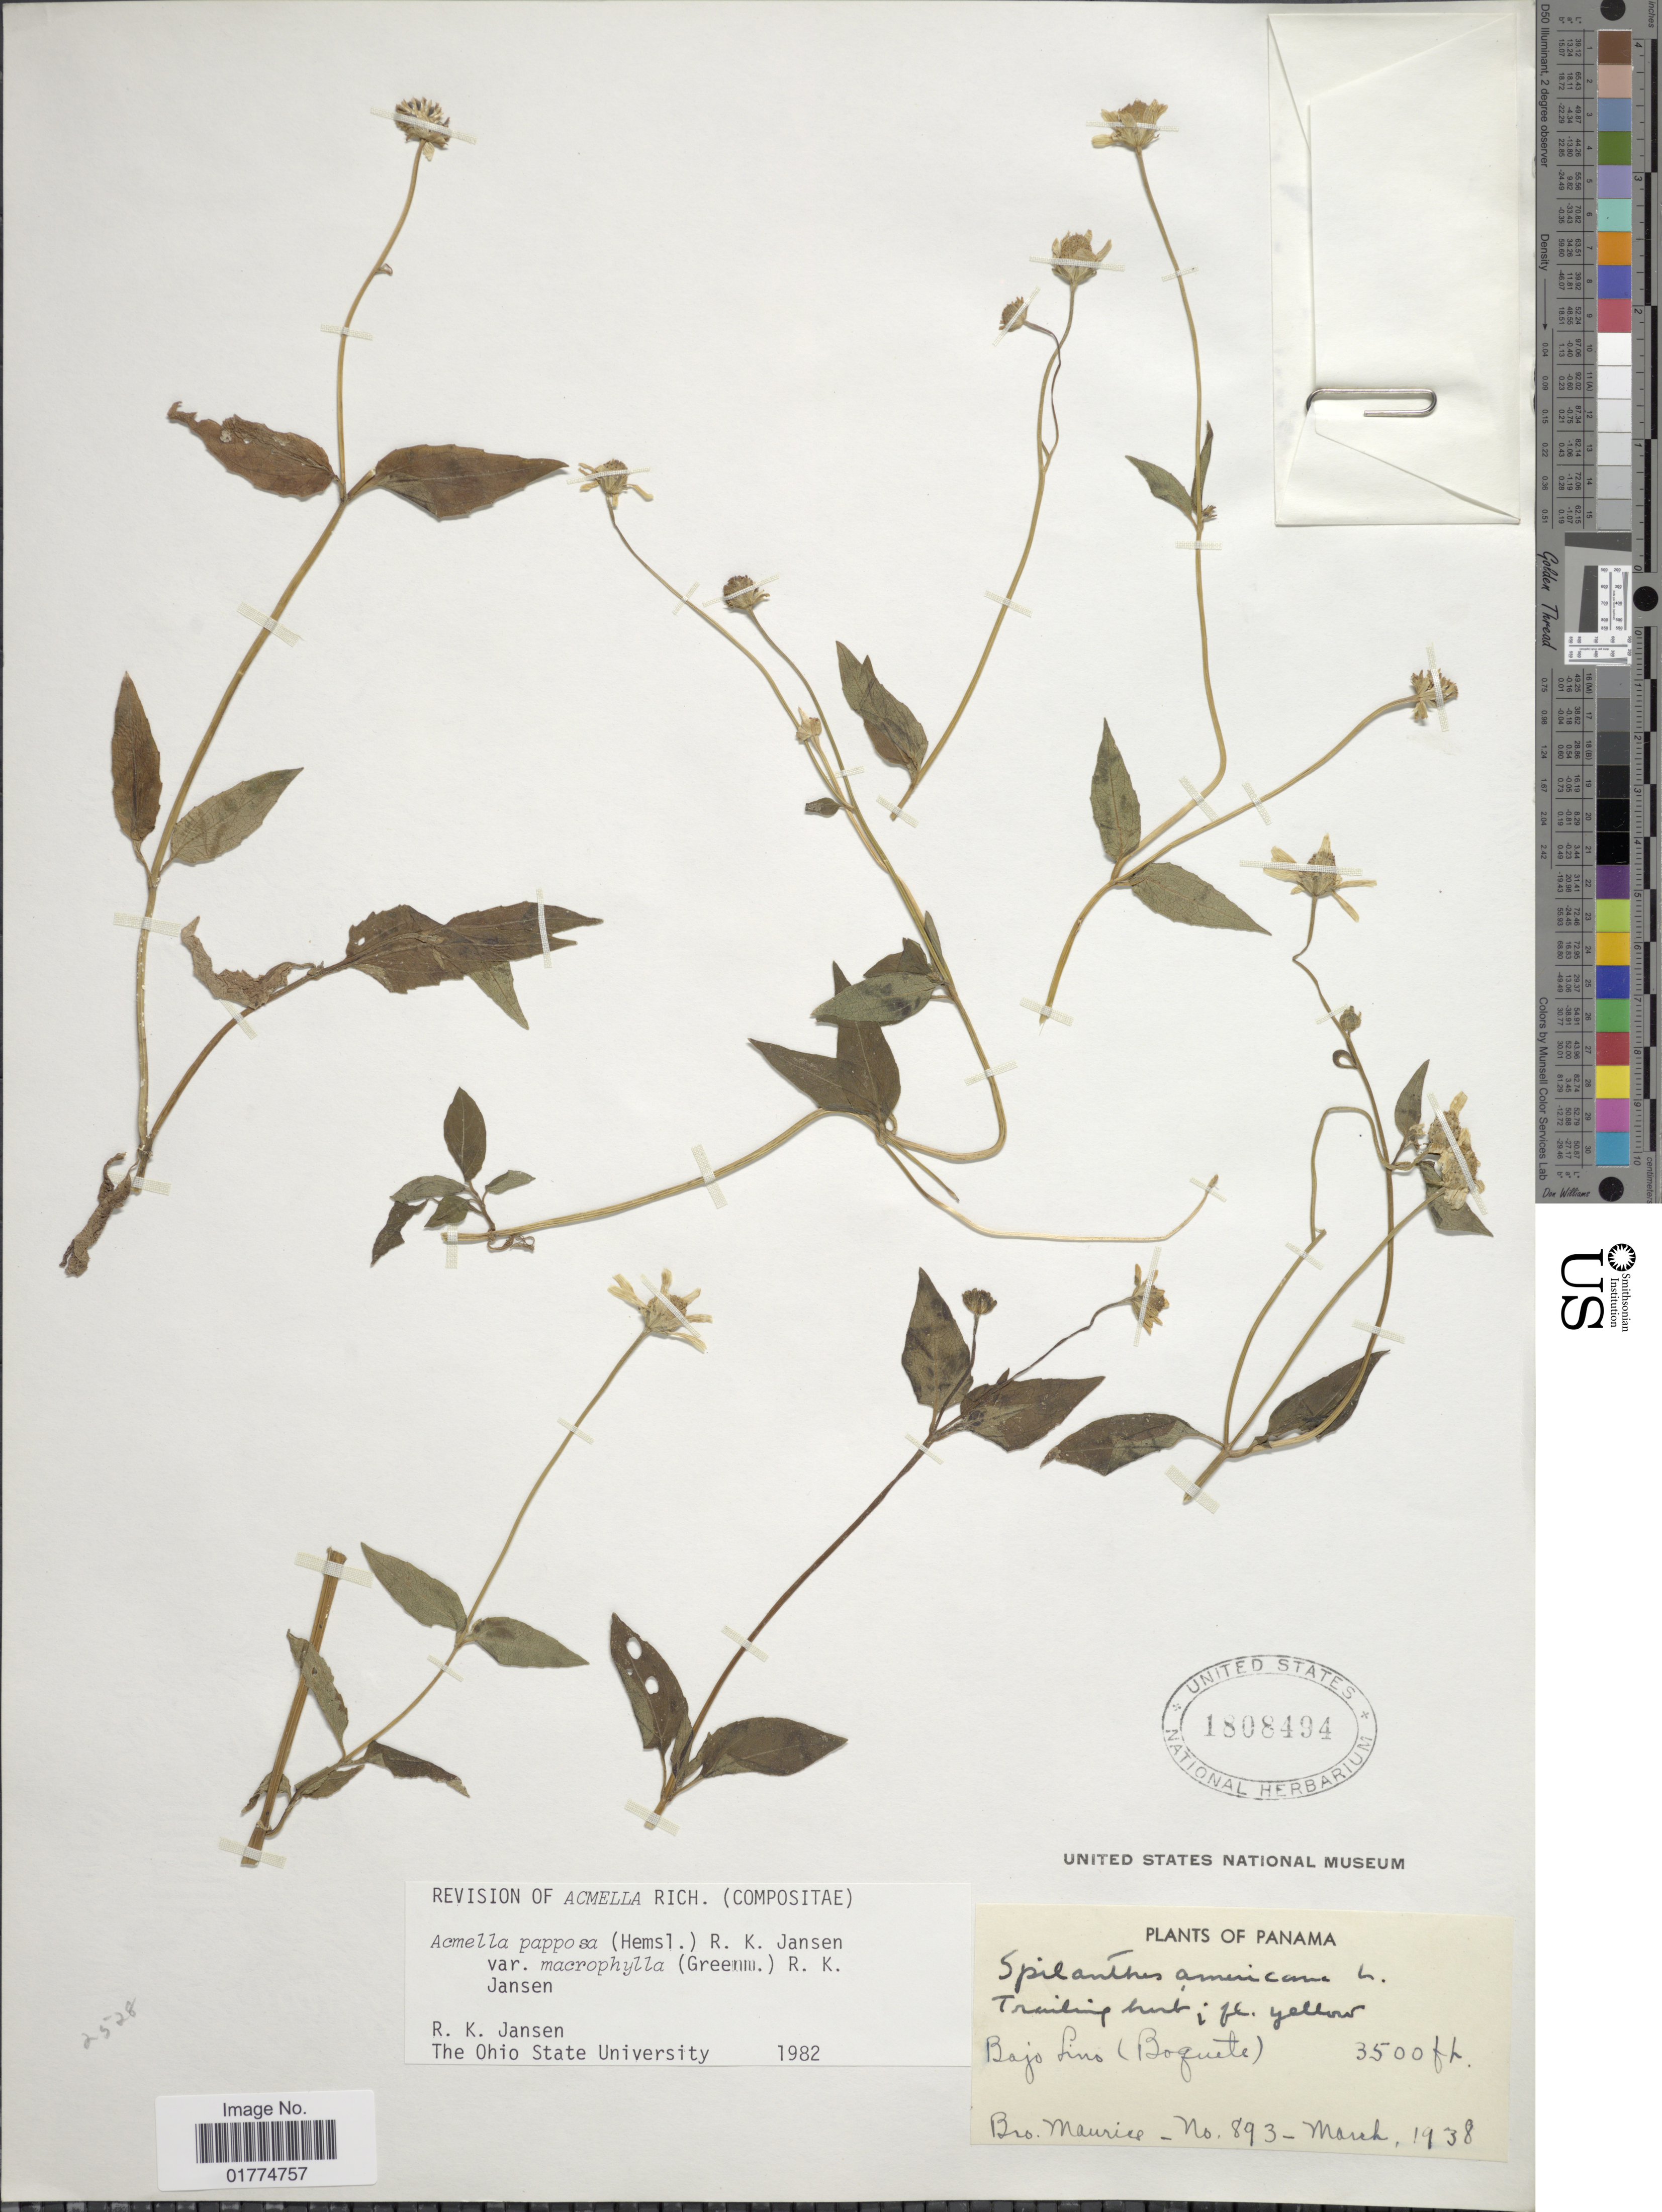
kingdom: Plantae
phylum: Tracheophyta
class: Magnoliopsida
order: Asterales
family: Asteraceae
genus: Acmella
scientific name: Acmella papposa var. macrophylla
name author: (Greenm.) R.K. Jansen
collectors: B. Maurice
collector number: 893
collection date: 1938-03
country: Panama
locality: Bajo Lino (Boquete)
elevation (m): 1067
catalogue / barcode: US 1808494